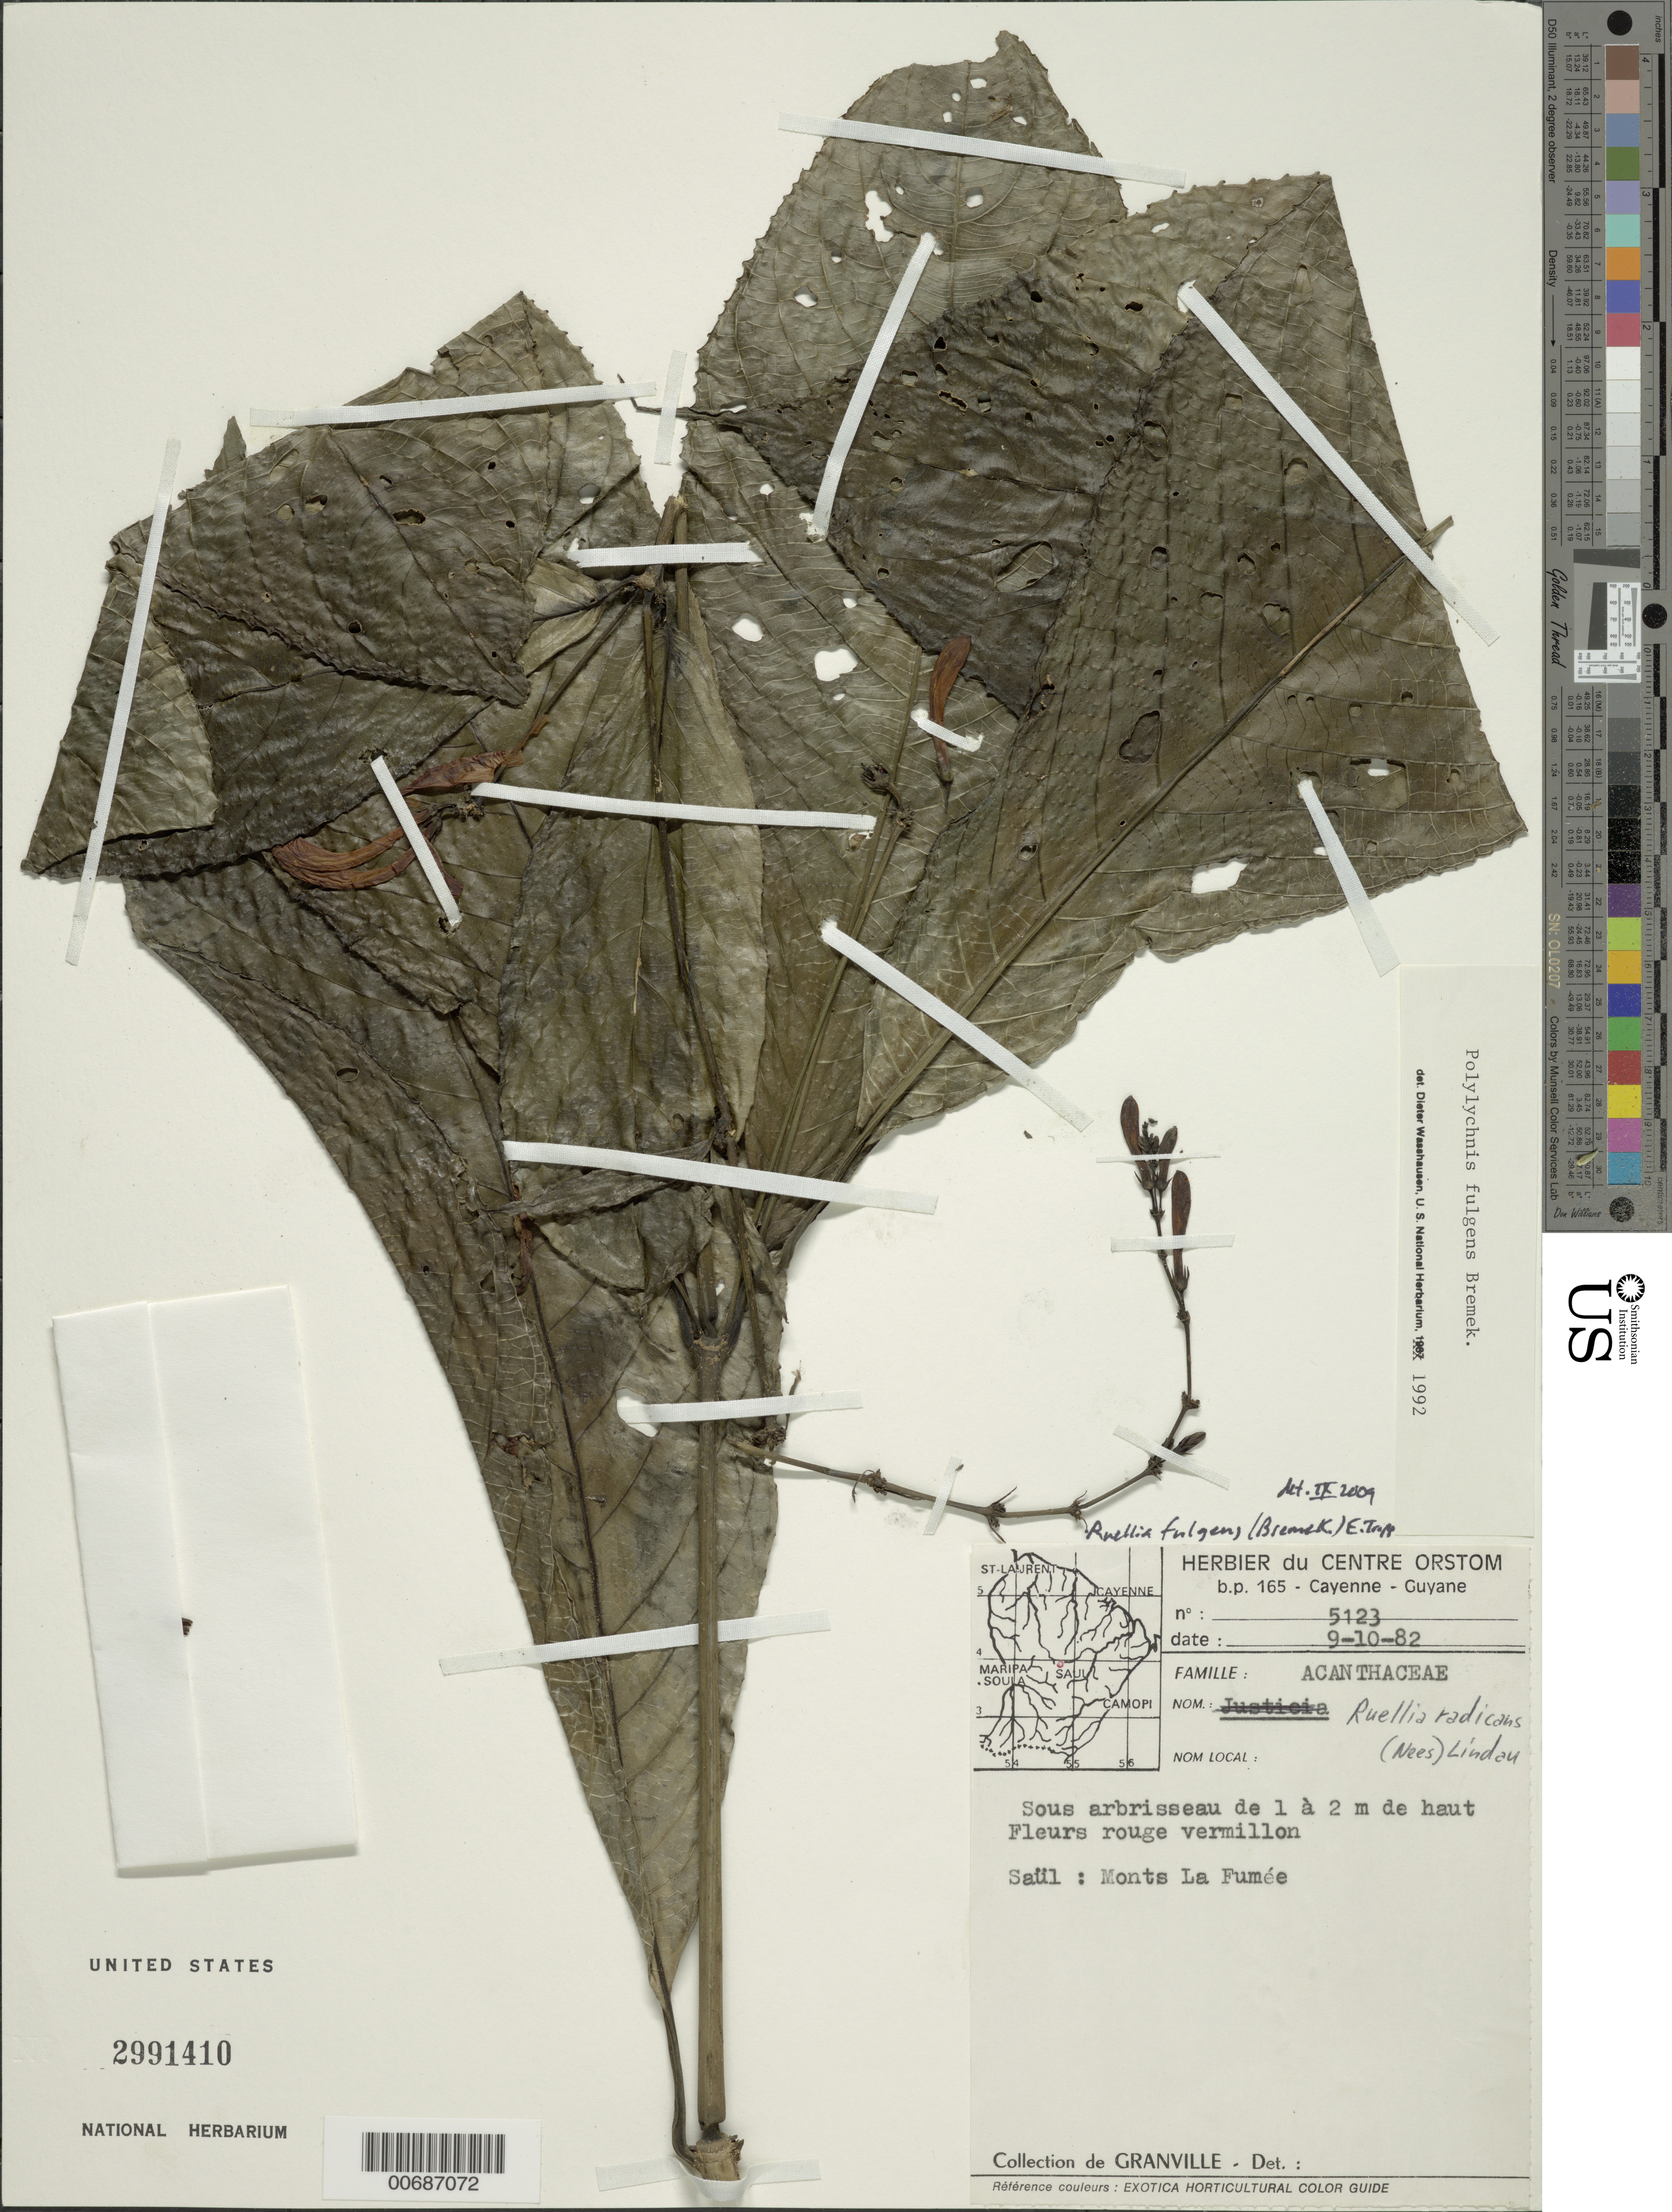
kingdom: Plantae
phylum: Tracheophyta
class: Magnoliopsida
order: Lamiales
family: Acanthaceae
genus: Polylychnis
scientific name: Polylychnis fulgens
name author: Bremek.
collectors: J.-J. de Granville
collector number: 5123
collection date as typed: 9-Oct-82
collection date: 1982-10-09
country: French Guiana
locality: Saül, Monts La Fumée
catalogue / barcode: US 2991410